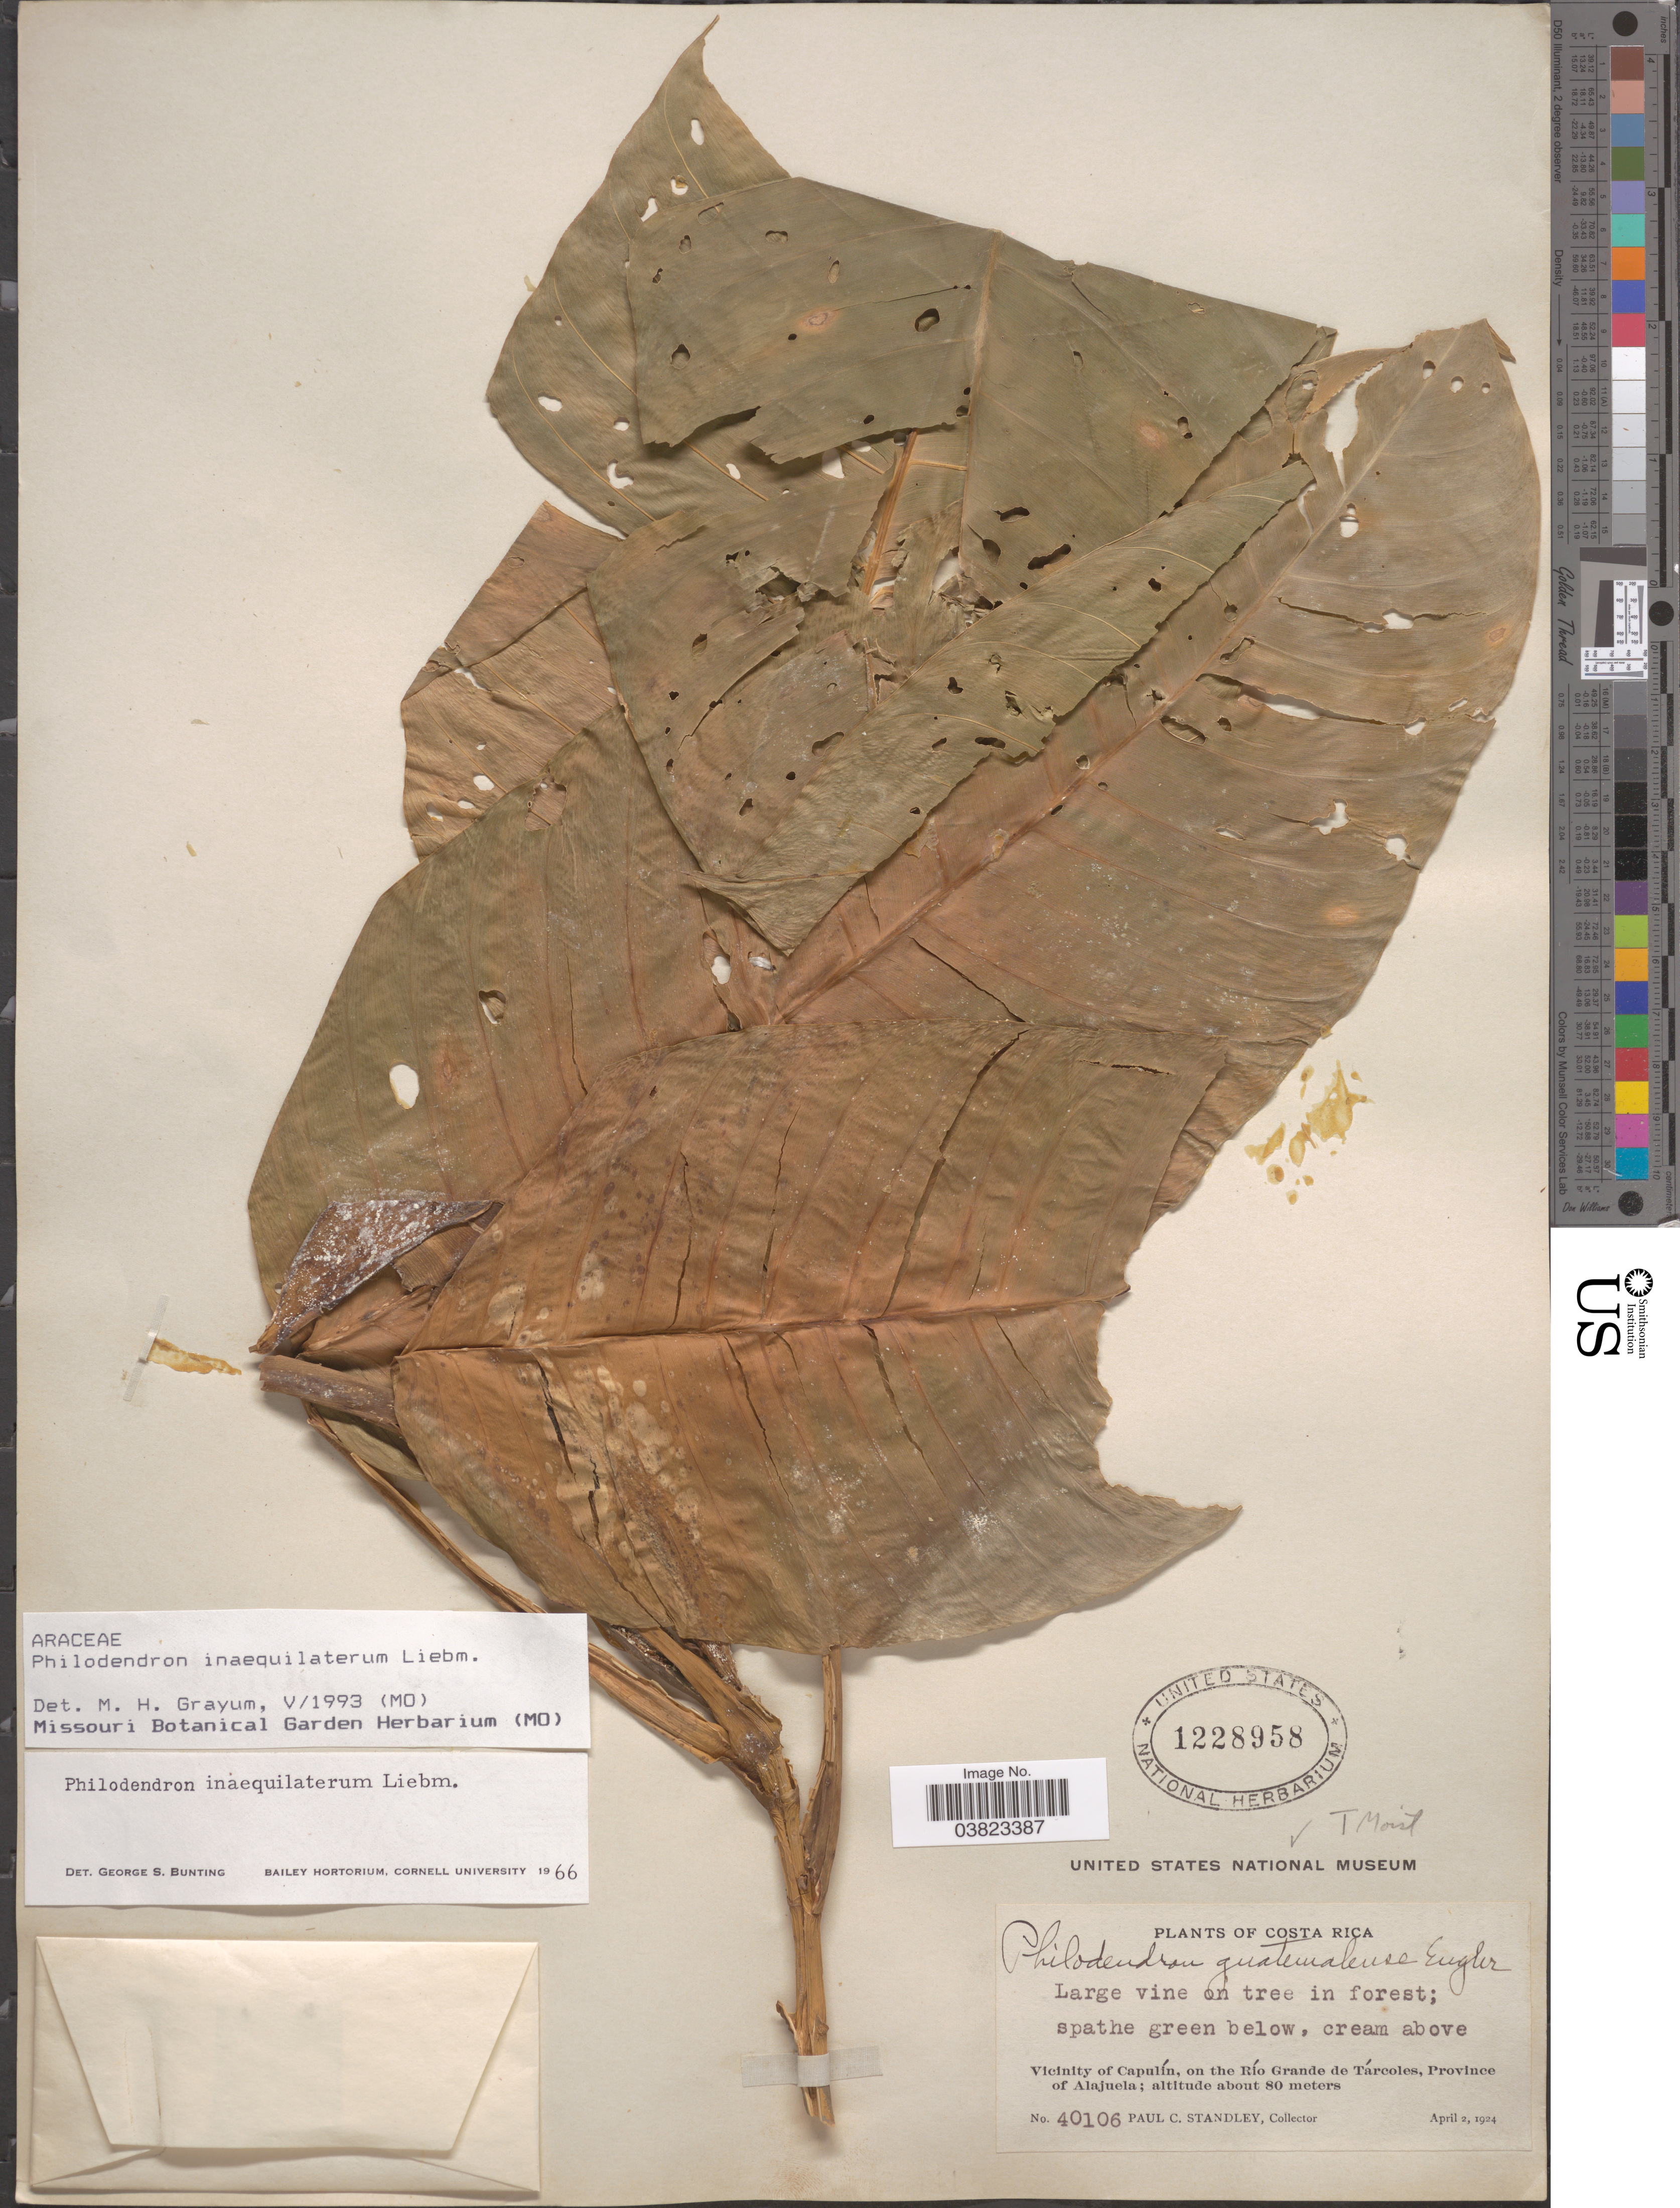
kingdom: Plantae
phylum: Tracheophyta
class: Liliopsida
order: Alismatales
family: Araceae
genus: Philodendron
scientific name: Philodendron inaequilaterum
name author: Liebm.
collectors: P. C. Standley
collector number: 40106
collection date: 1924-04-02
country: Costa Rica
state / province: Alajuela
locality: Vicinity of Capulín, on the Río Grande de Tárcoles.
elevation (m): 80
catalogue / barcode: US 1228958